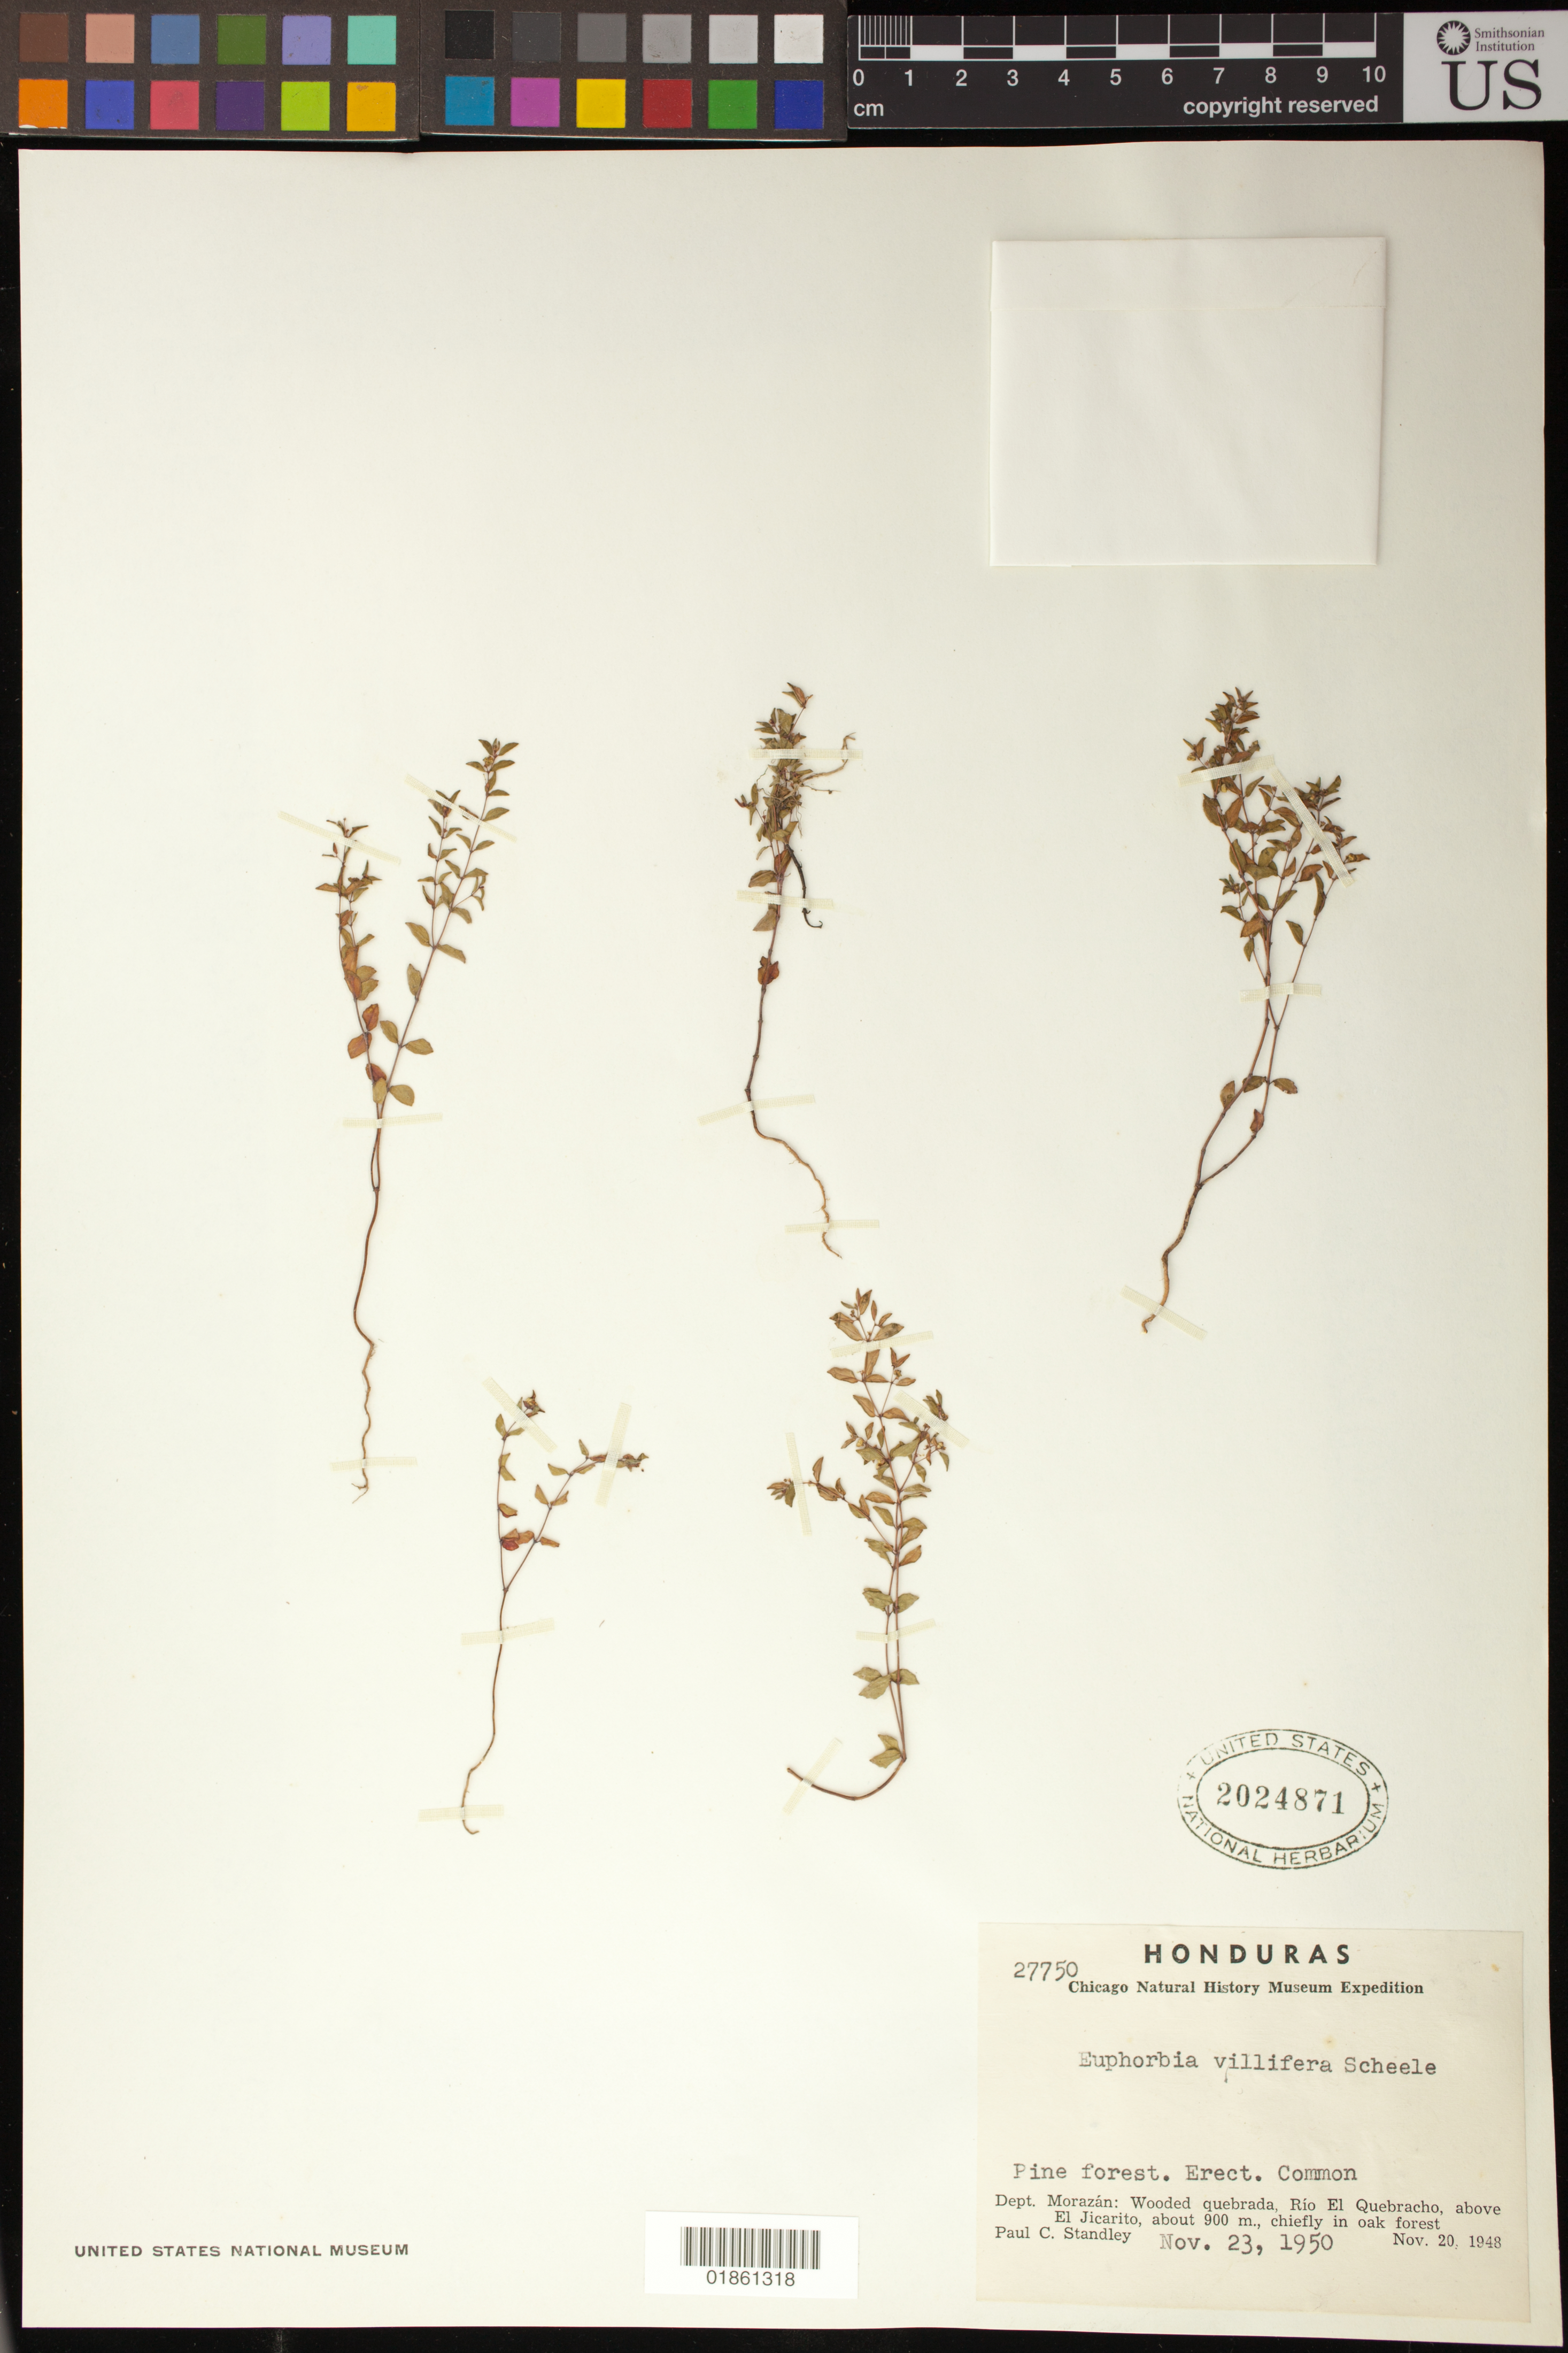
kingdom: Plantae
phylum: Tracheophyta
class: Magnoliopsida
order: Malpighiales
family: Euphorbiaceae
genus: Euphorbia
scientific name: Euphorbia villifera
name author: Scheele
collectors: P. C. Standley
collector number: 27750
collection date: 1948-11-20 or 1950-11-23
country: Honduras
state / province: Fco. Morazán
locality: Wooded quebrada, Rio El Quebracho, above El Jicarito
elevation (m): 900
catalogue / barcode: US 2024871